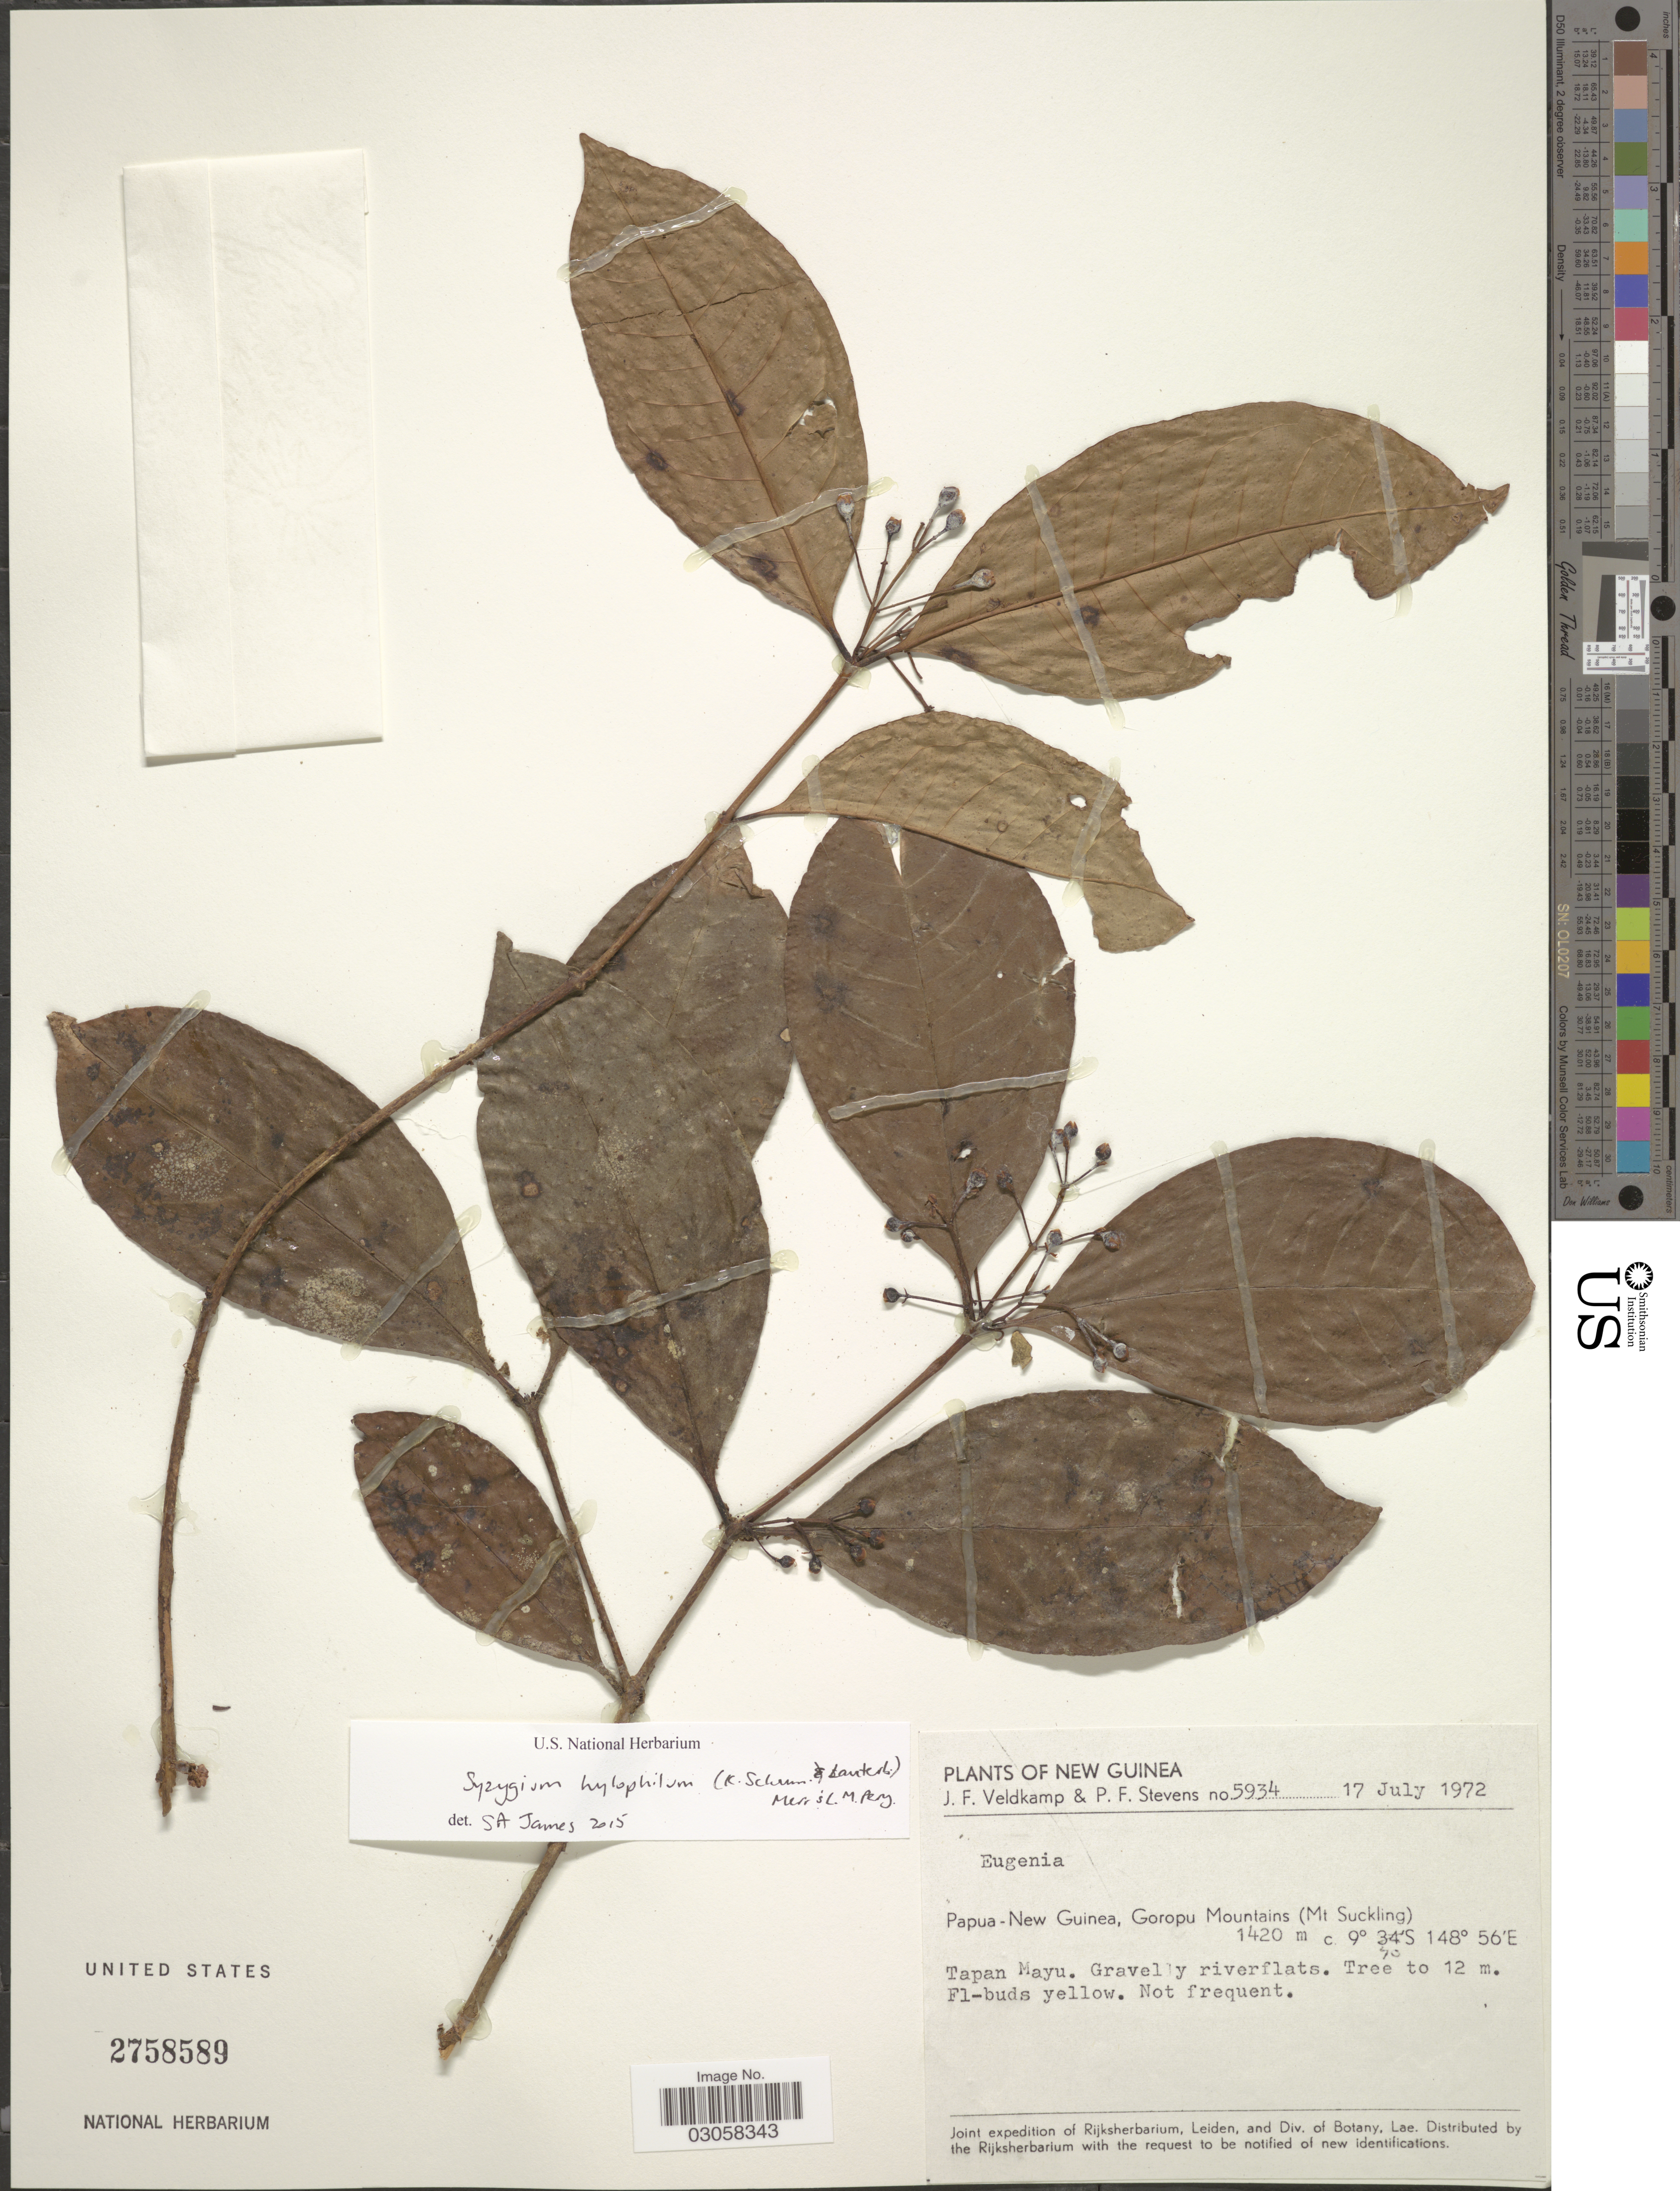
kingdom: Plantae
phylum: Tracheophyta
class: Magnoliopsida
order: Myrtales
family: Myrtaceae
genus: Syzygium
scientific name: Syzygium hylophilum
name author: (Lauterb. & K. Schum.) Merr. & L.M. Perry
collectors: J. F. Veldkamp & P. F. Stevens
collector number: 5934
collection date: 1972-07-17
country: Papua New Guinea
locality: New Guinea. Papua-New Guinea, Goropu Mountains (Mt Suckling). Tapa Mayu.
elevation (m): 1420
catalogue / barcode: US 2758589